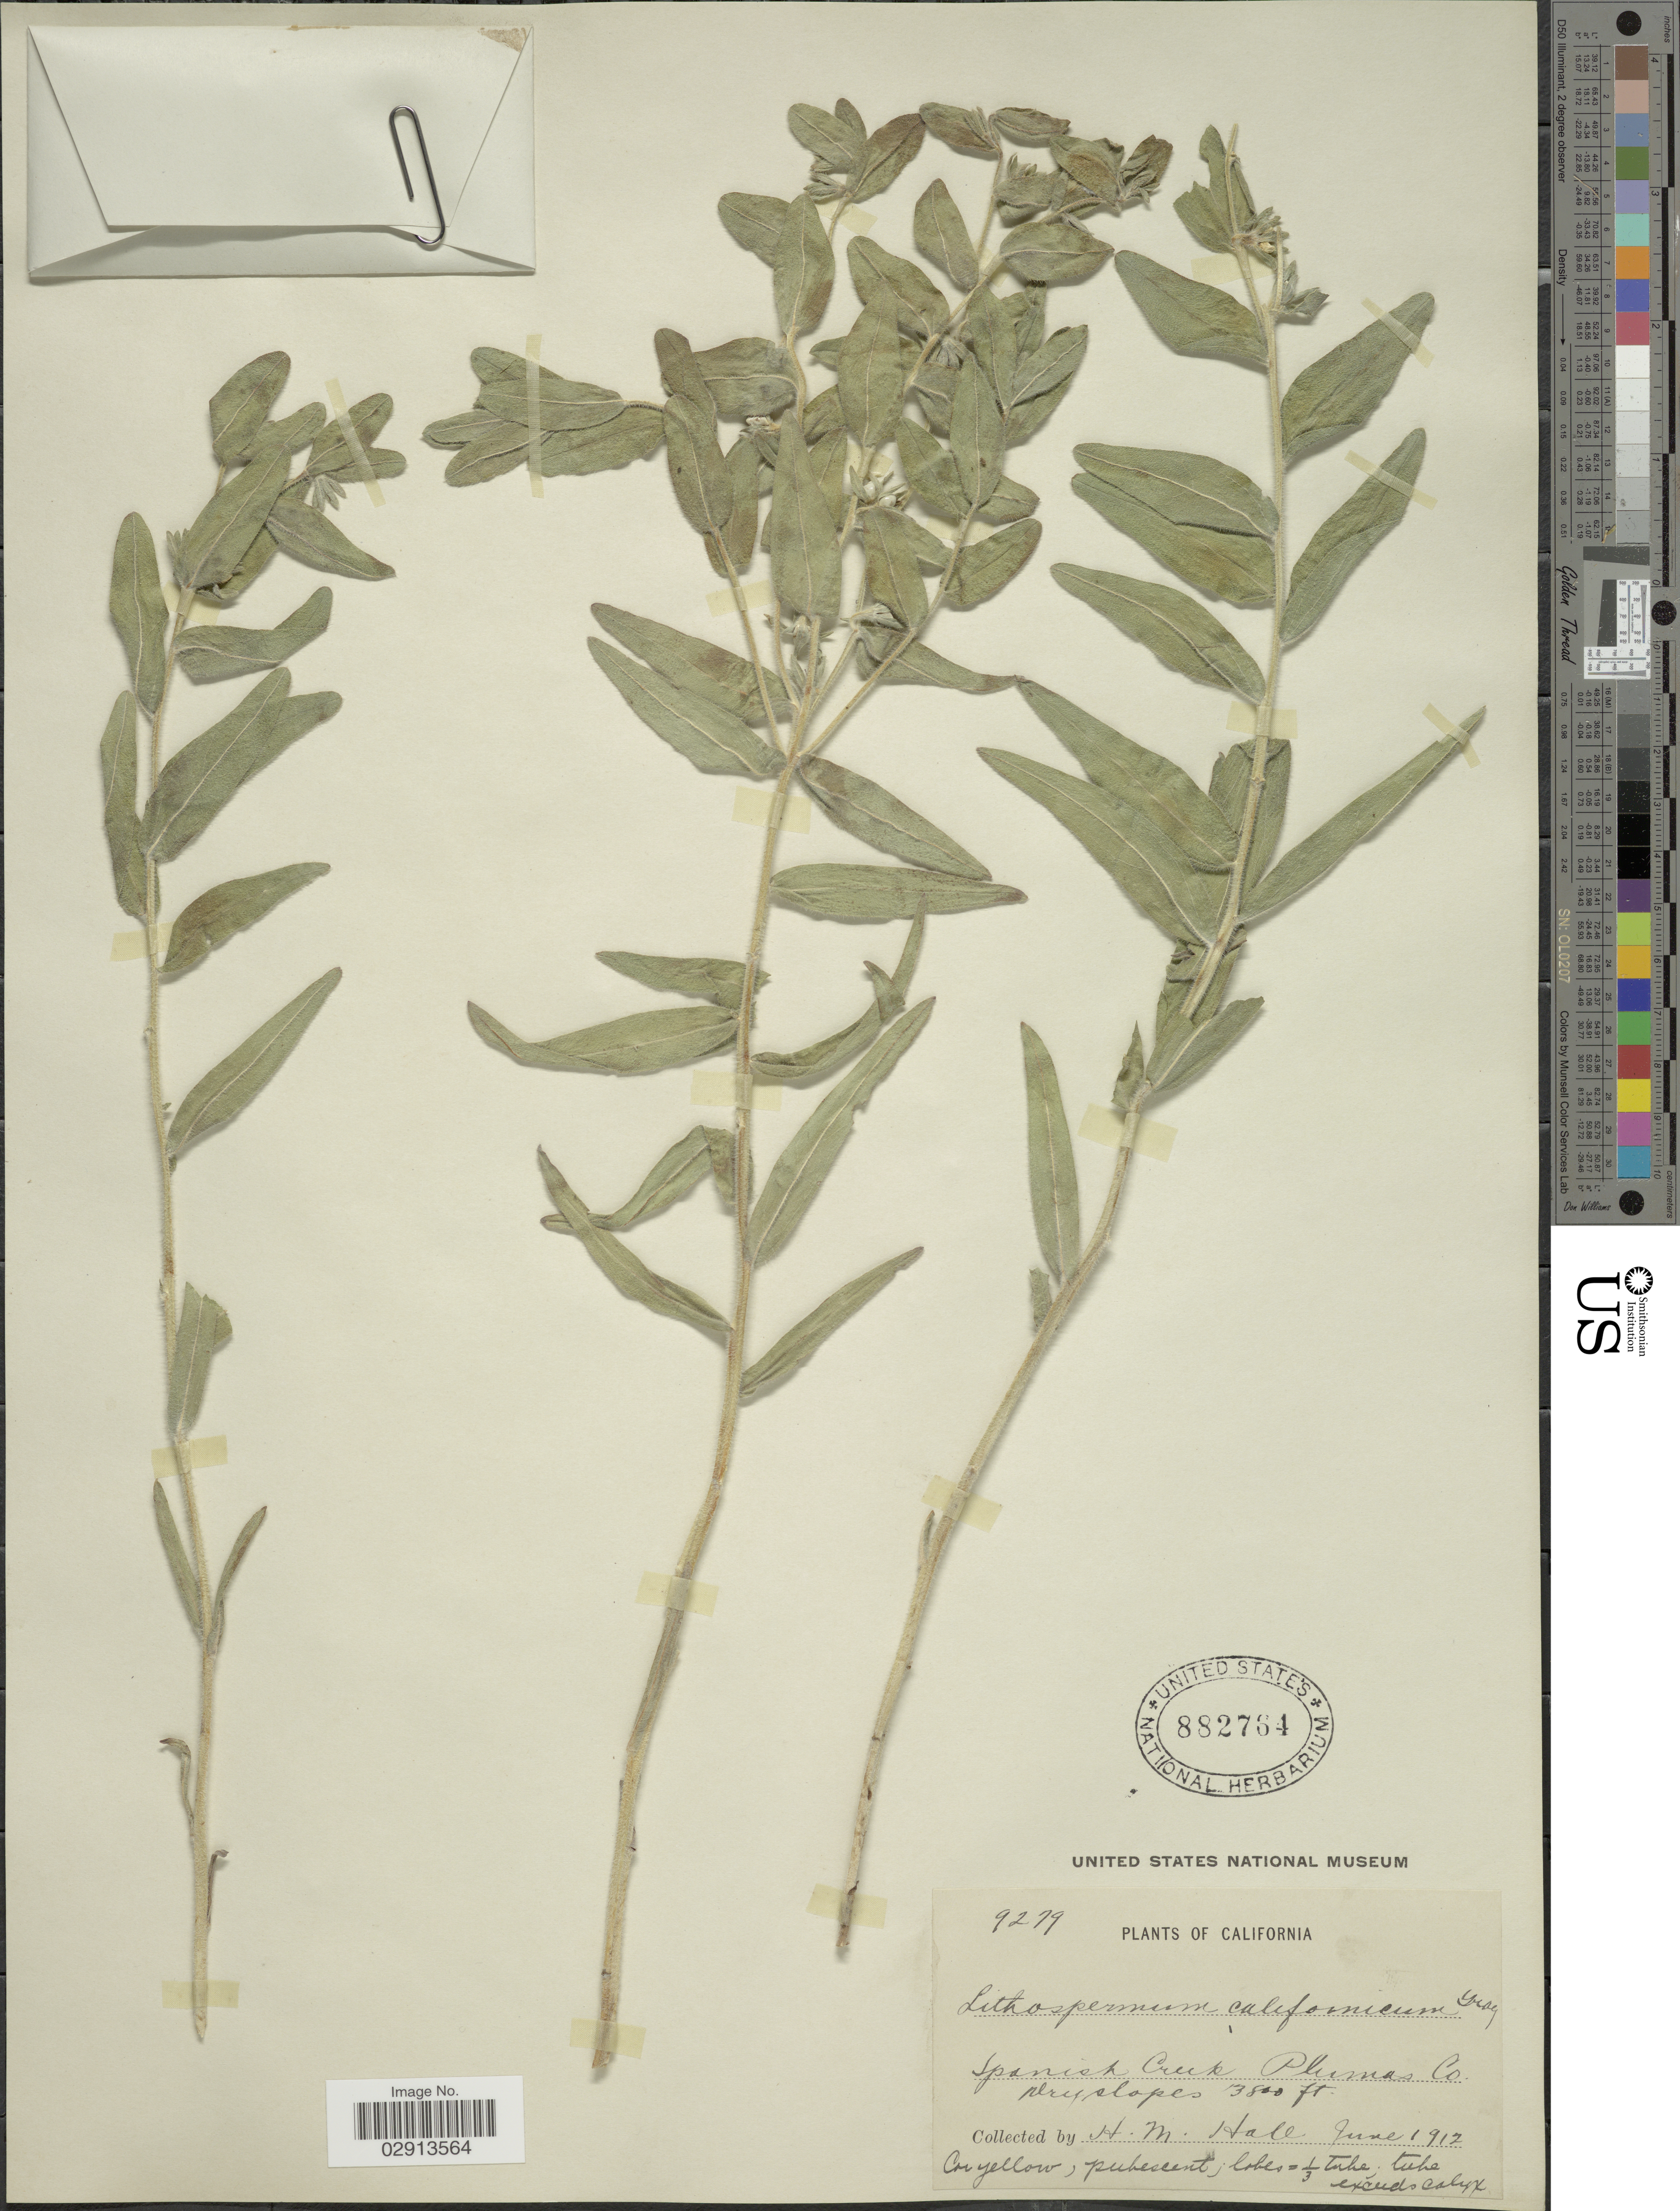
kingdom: Plantae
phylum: Tracheophyta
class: Magnoliopsida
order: Boraginales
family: Boraginaceae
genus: Lithospermum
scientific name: Lithospermum californicum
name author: A. Gray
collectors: H. M. Hall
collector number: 9279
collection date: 1912-06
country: United States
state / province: California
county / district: Plumas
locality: Spanish Creek, Plumas Co, dry slopes.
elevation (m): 1158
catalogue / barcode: US 882764